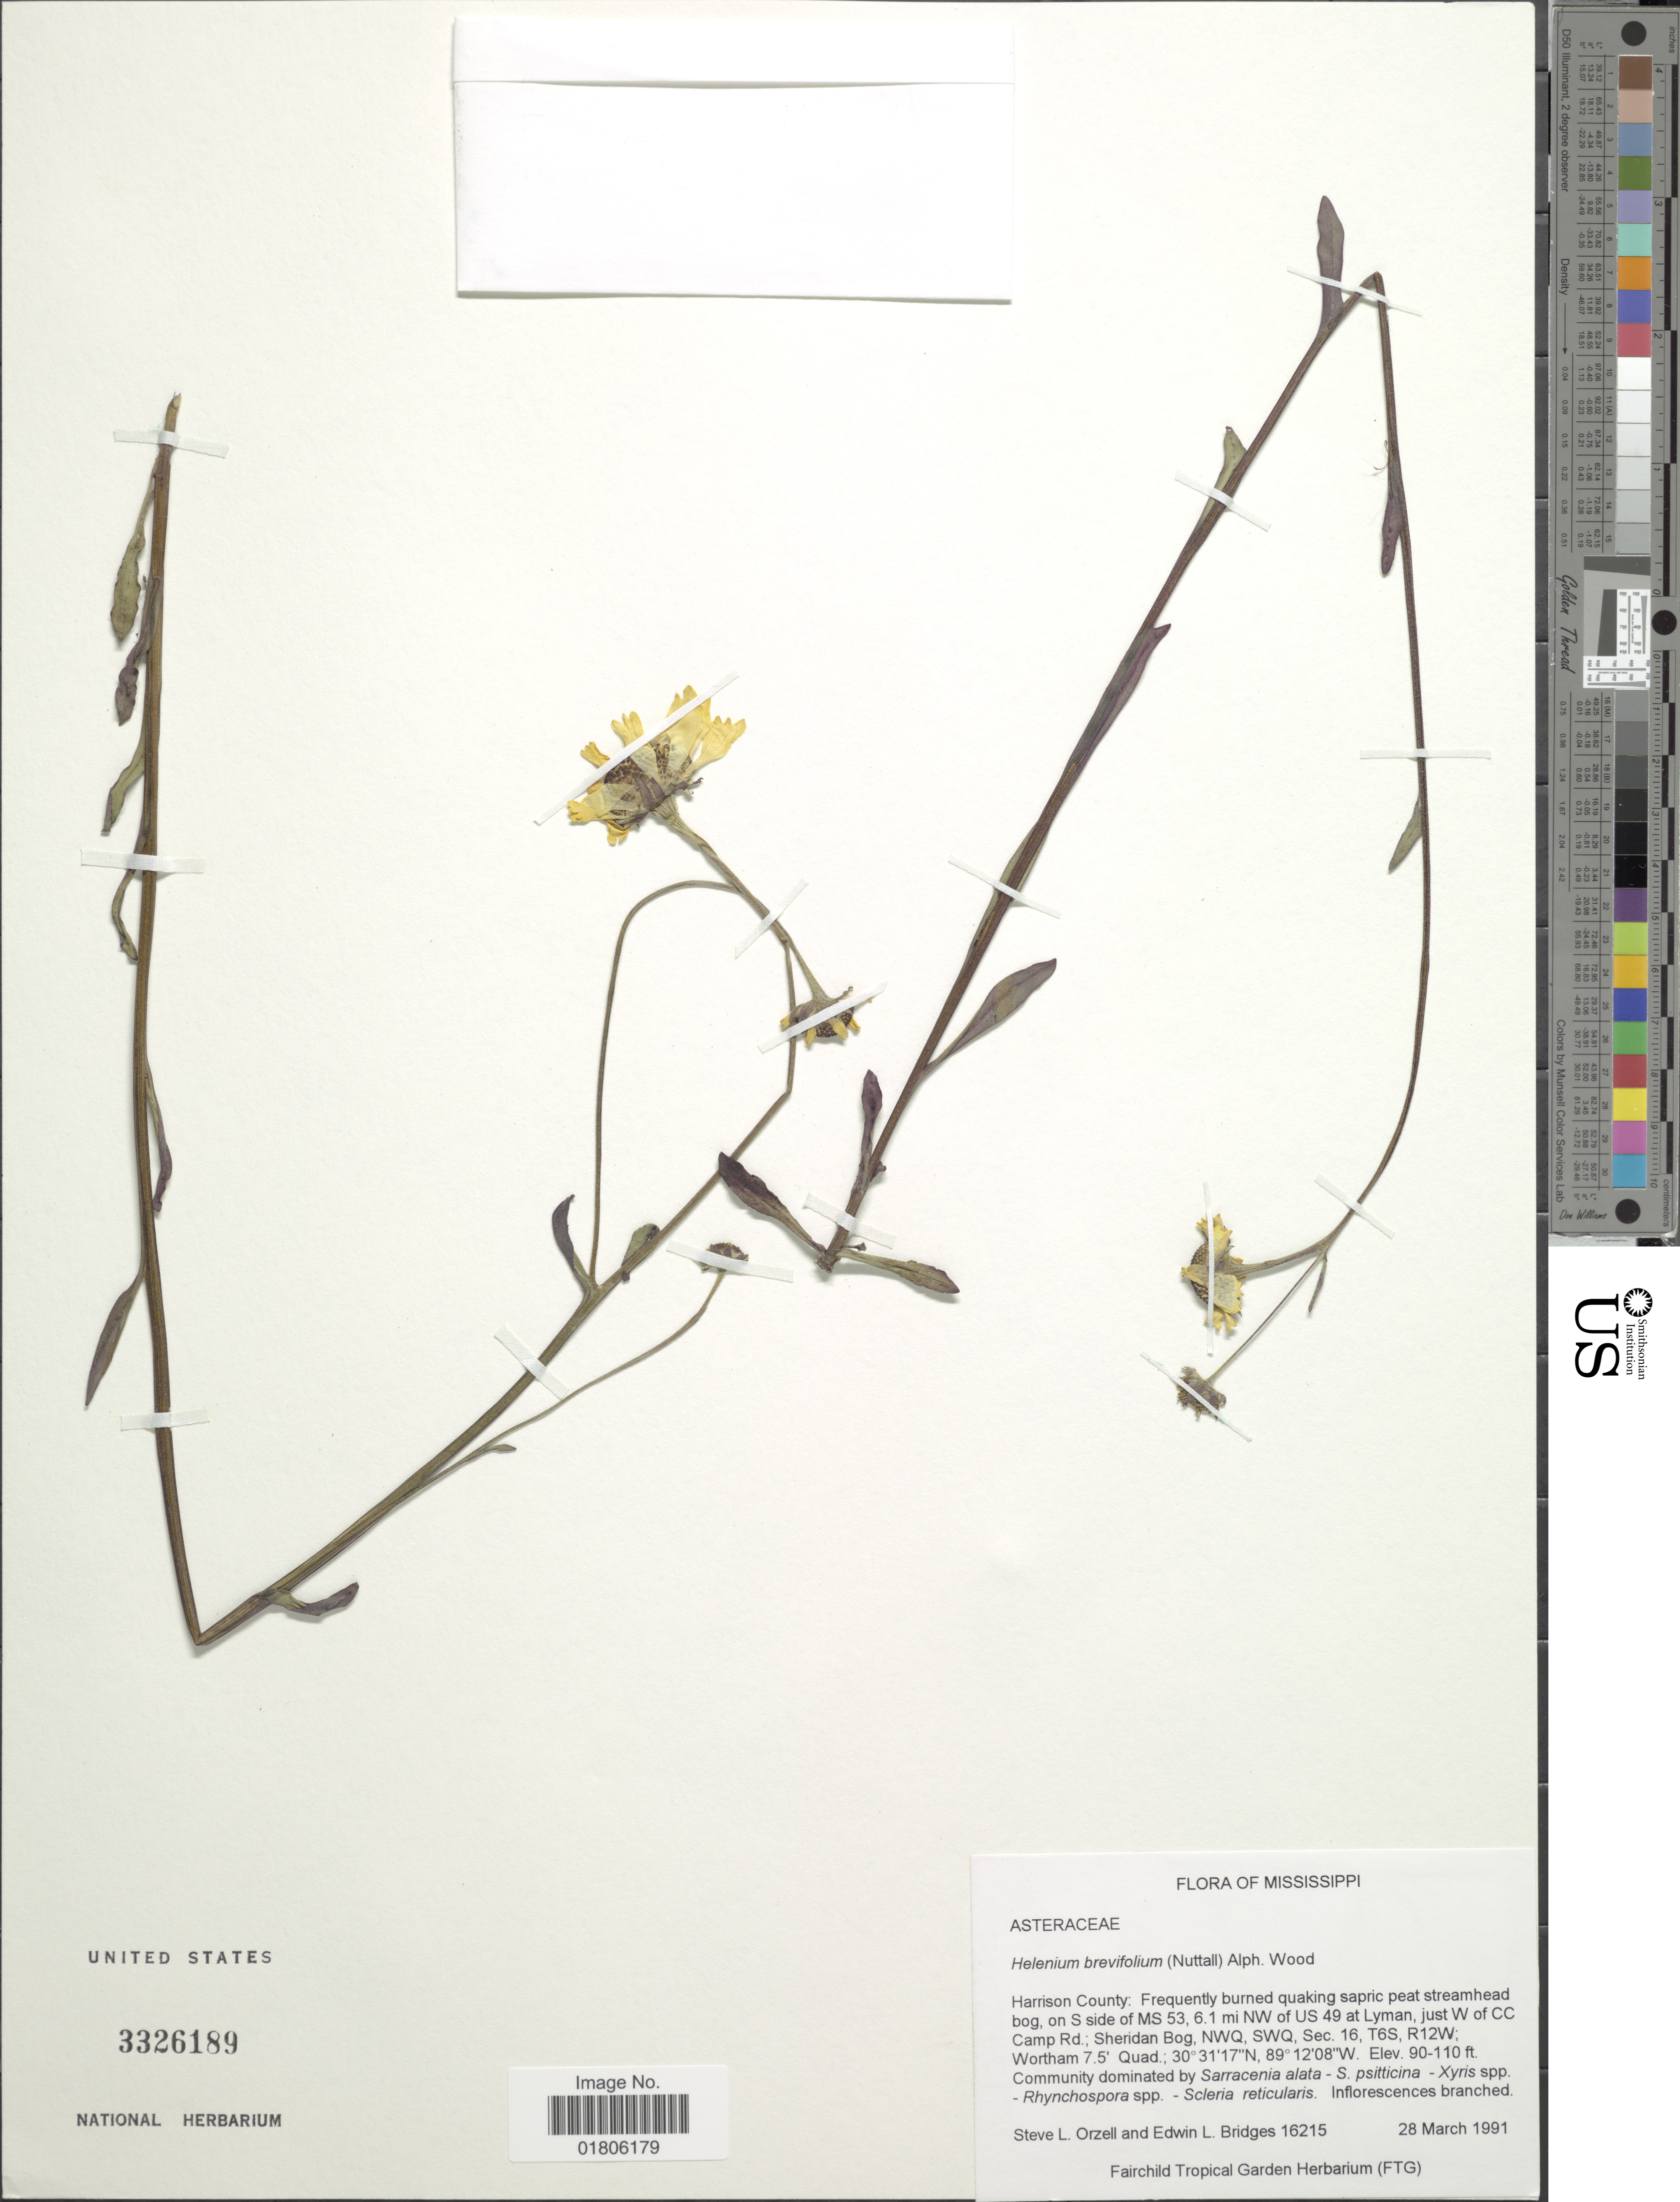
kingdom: Plantae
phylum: Tracheophyta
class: Magnoliopsida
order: Asterales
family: Asteraceae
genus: Helenium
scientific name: Helenium brevifolium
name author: (Nutt.) Alph. Wood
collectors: S. Orzell & E. Bridges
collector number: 16215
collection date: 1991-03-28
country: United States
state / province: Mississippi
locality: Harrison County, on S side of MS 53, 6.1 mi NW of US 49 at Lyman, just W of CC Camp Rd: Sheridan Bog. NWQ, SWQ, Sec. 16, T6S, R12W; Wortham 7.5 Quad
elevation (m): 27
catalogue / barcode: US 3326189